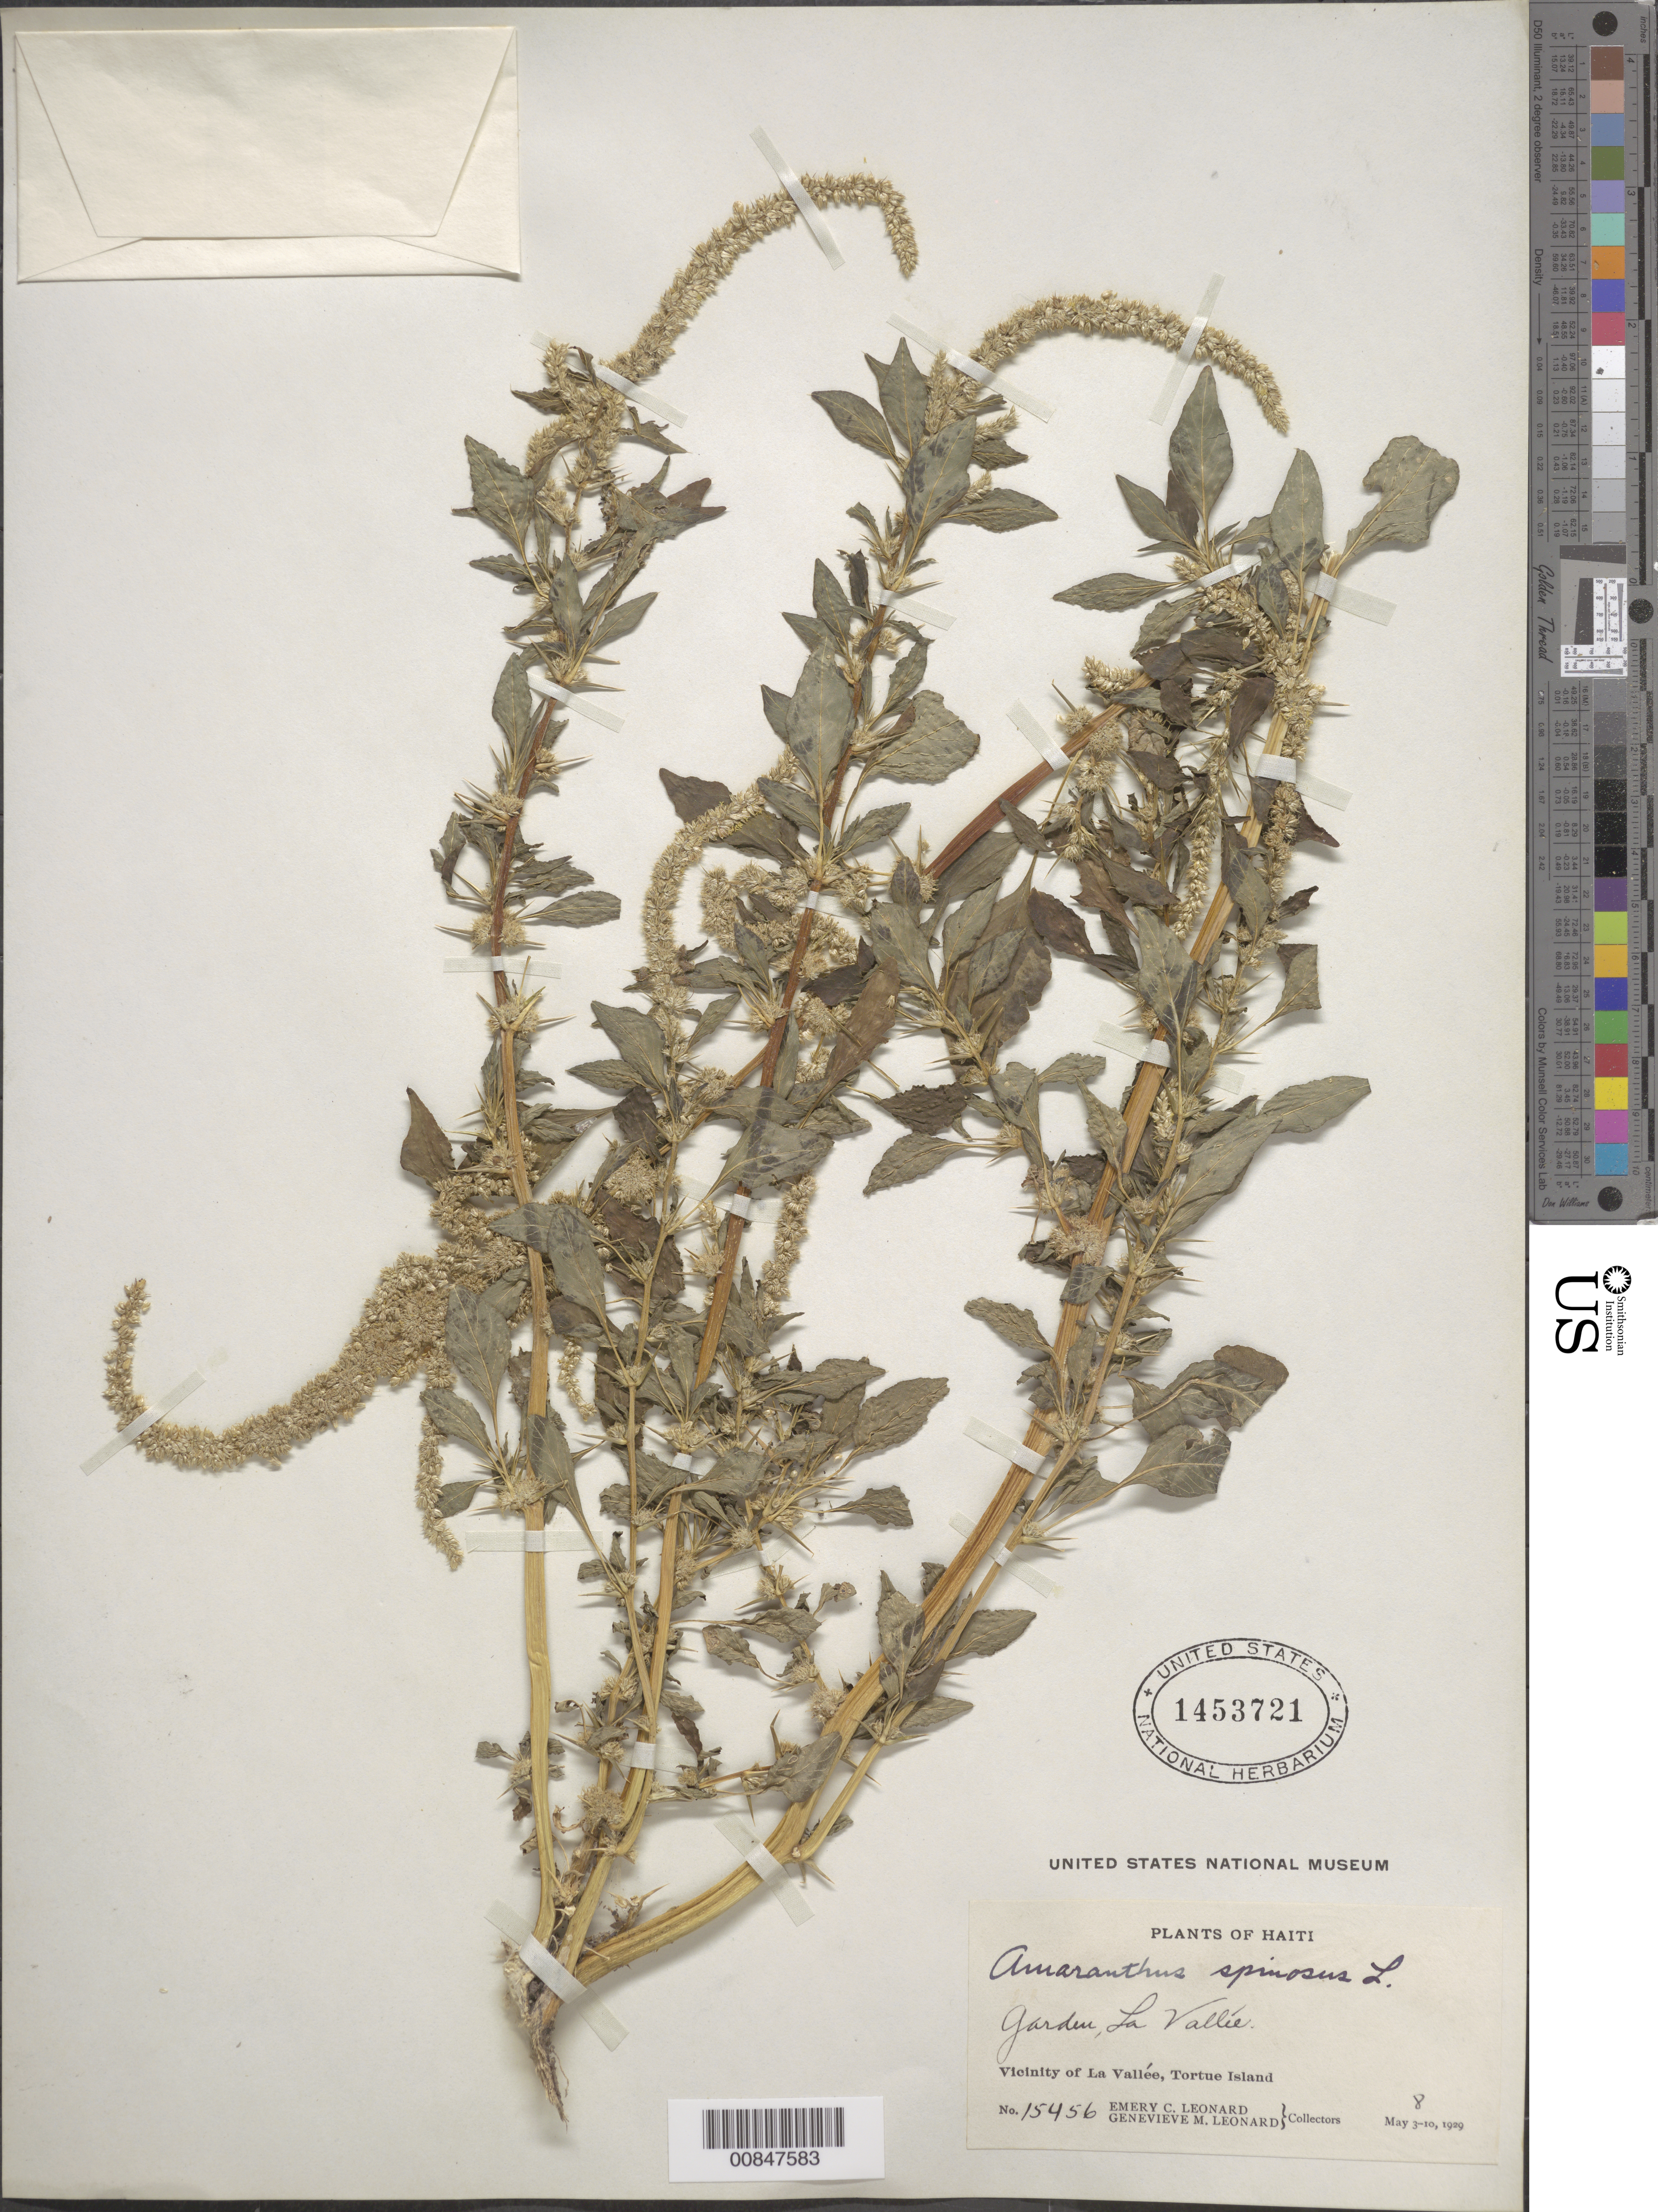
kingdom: Plantae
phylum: Tracheophyta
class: Magnoliopsida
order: Caryophyllales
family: Amaranthaceae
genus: Amaranthus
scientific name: Amaranthus spinosus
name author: L.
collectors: E. C. Leonard & G. M. Leonard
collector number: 15456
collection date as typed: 06 Oct 1937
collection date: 1937-10-06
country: Haiti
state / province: Nord-Óuest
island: Île de la Tortue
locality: La Vallée, Tortue Island.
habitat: Garden.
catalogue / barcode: US 1453721